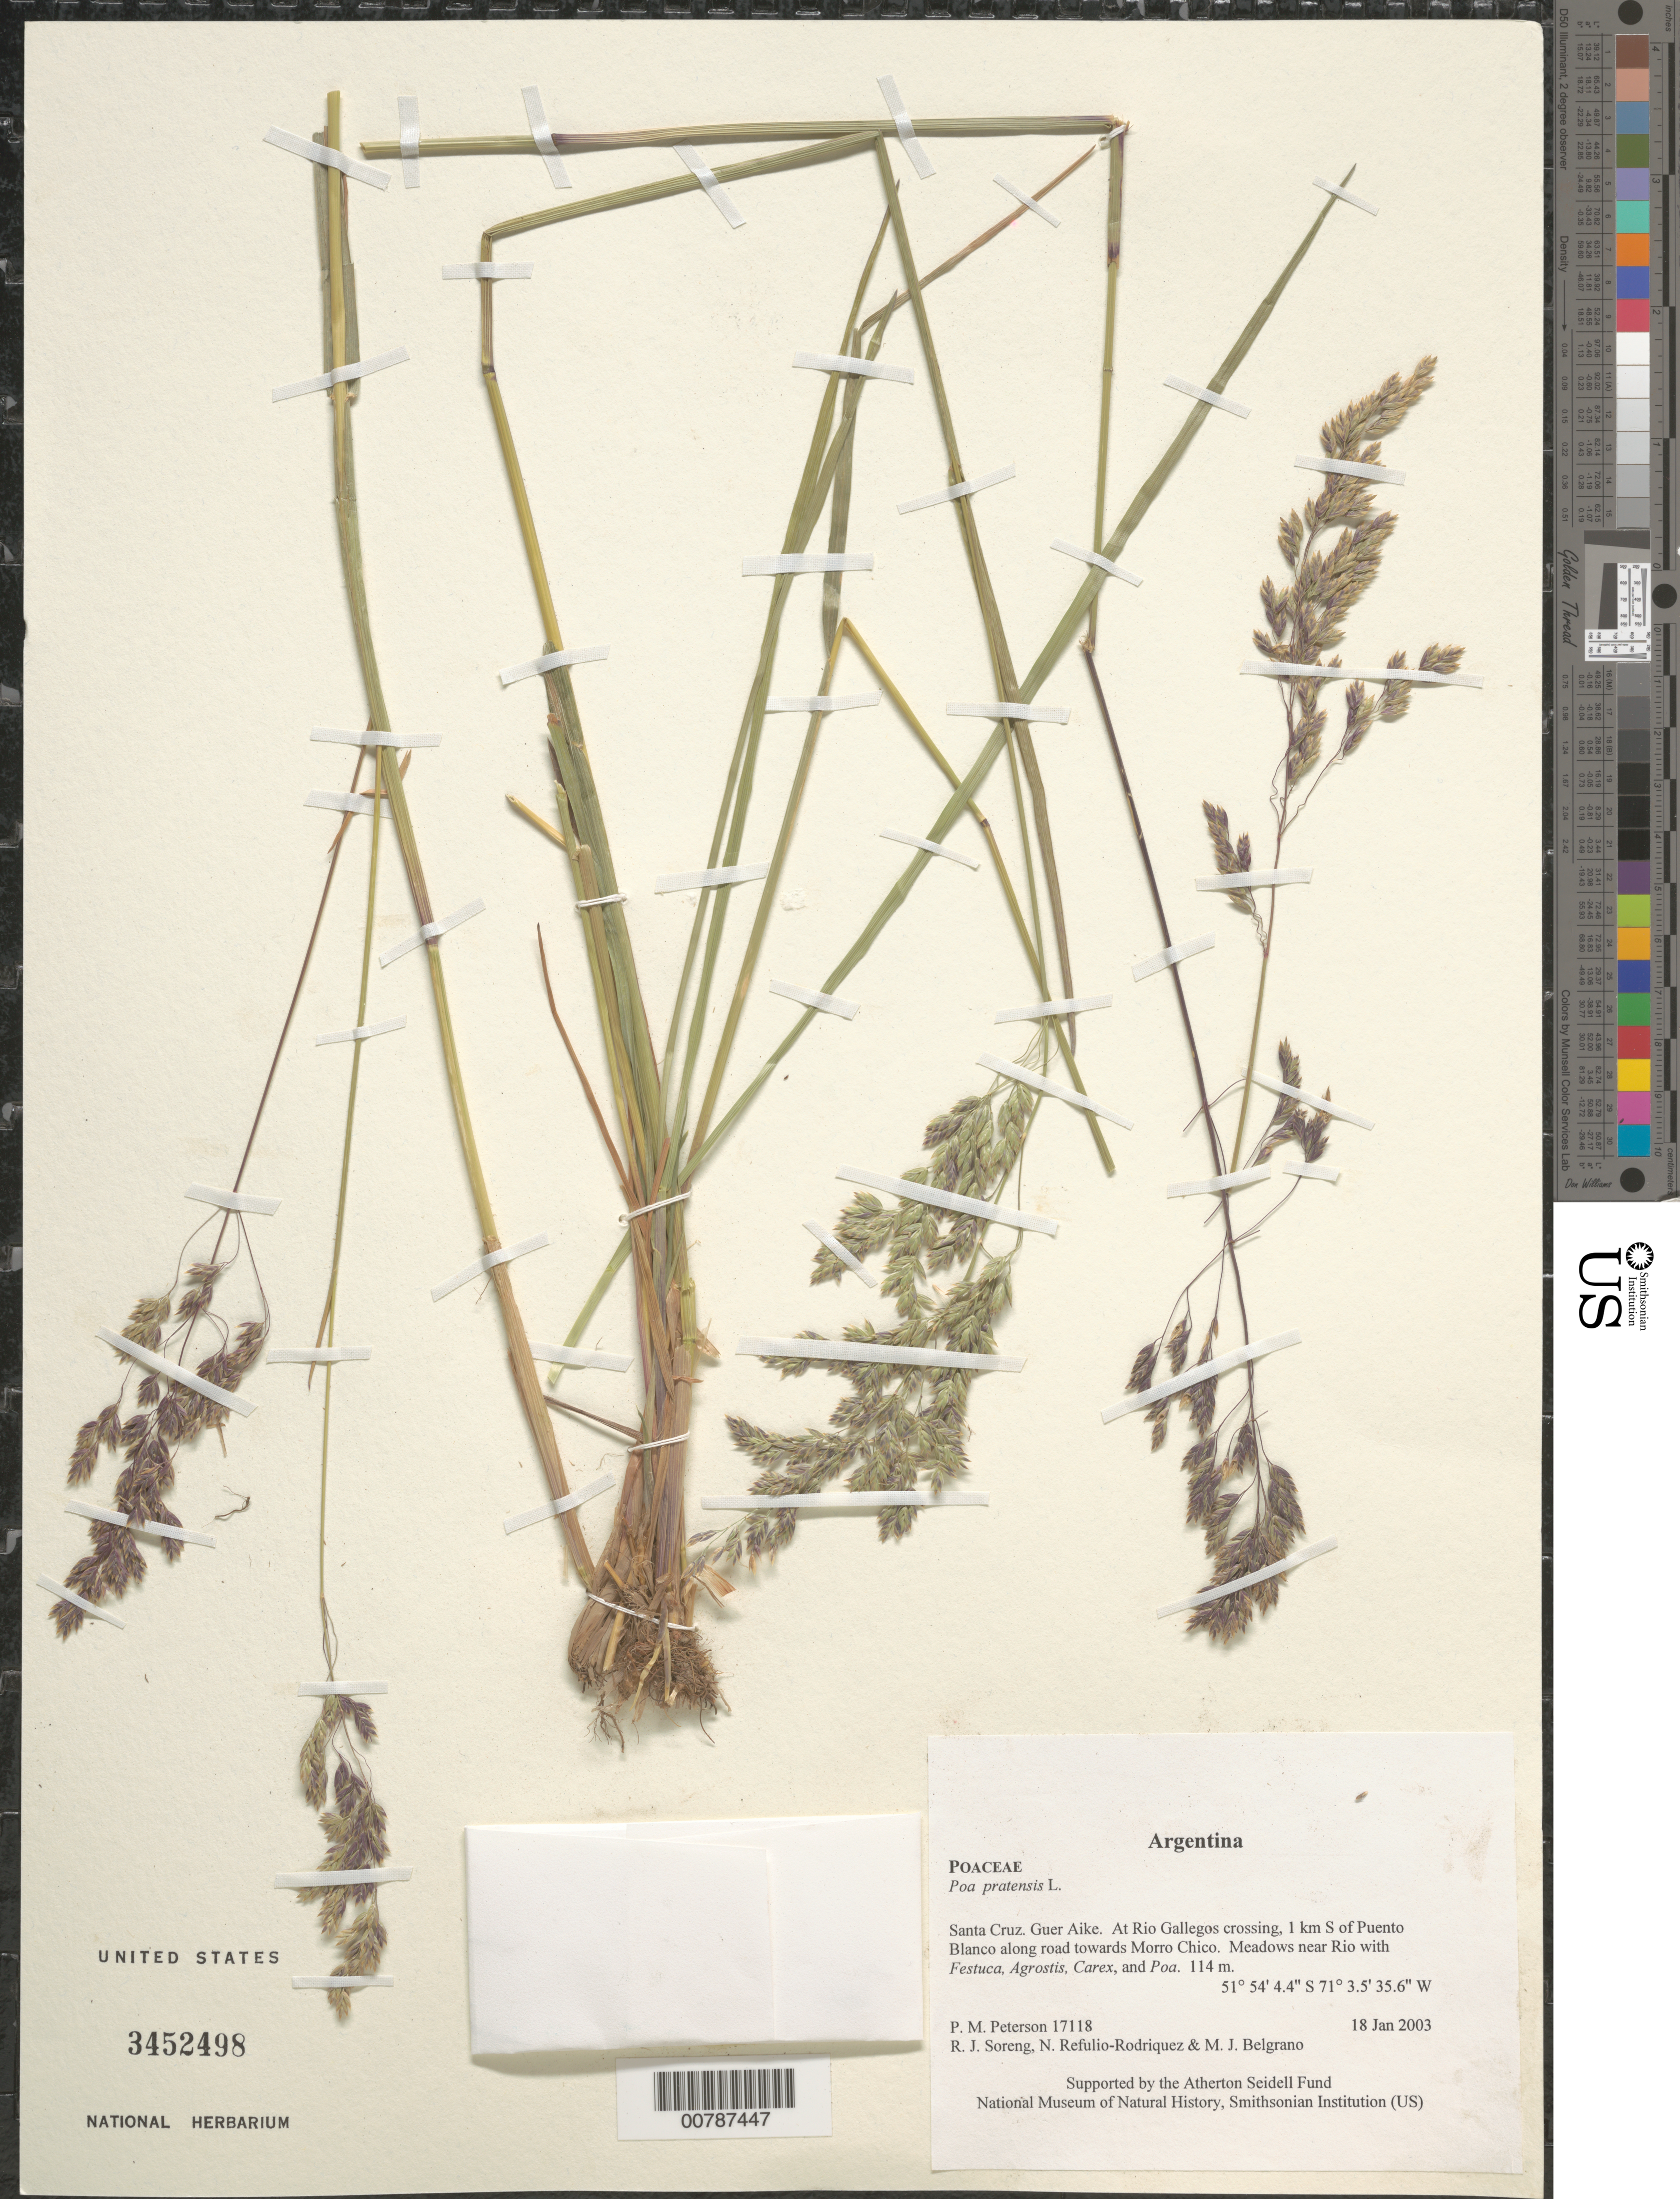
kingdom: Plantae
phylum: Tracheophyta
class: Liliopsida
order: Poales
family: Poaceae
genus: Poa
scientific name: Poa pratensis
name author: L.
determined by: Soreng, Robert J., Research Associate (BOT), Smithsonian Institution - National Museum of Natural History (UNITED STATES)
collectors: P. M. Peterson, R. J. Soreng, N. Refulio-Rodríguez & M. Belgrano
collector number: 17118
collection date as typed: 18 Jan 2003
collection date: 2003-01-18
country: Argentina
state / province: Santa Cruz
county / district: Guer Aike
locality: At Rio Gallegos crossing, 1 km S of Puento Blanco along road towards Morro Chico. Meadows near Rio with Festuca, Agrostis, Carex, and Poa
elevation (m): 114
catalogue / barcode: US 3452498